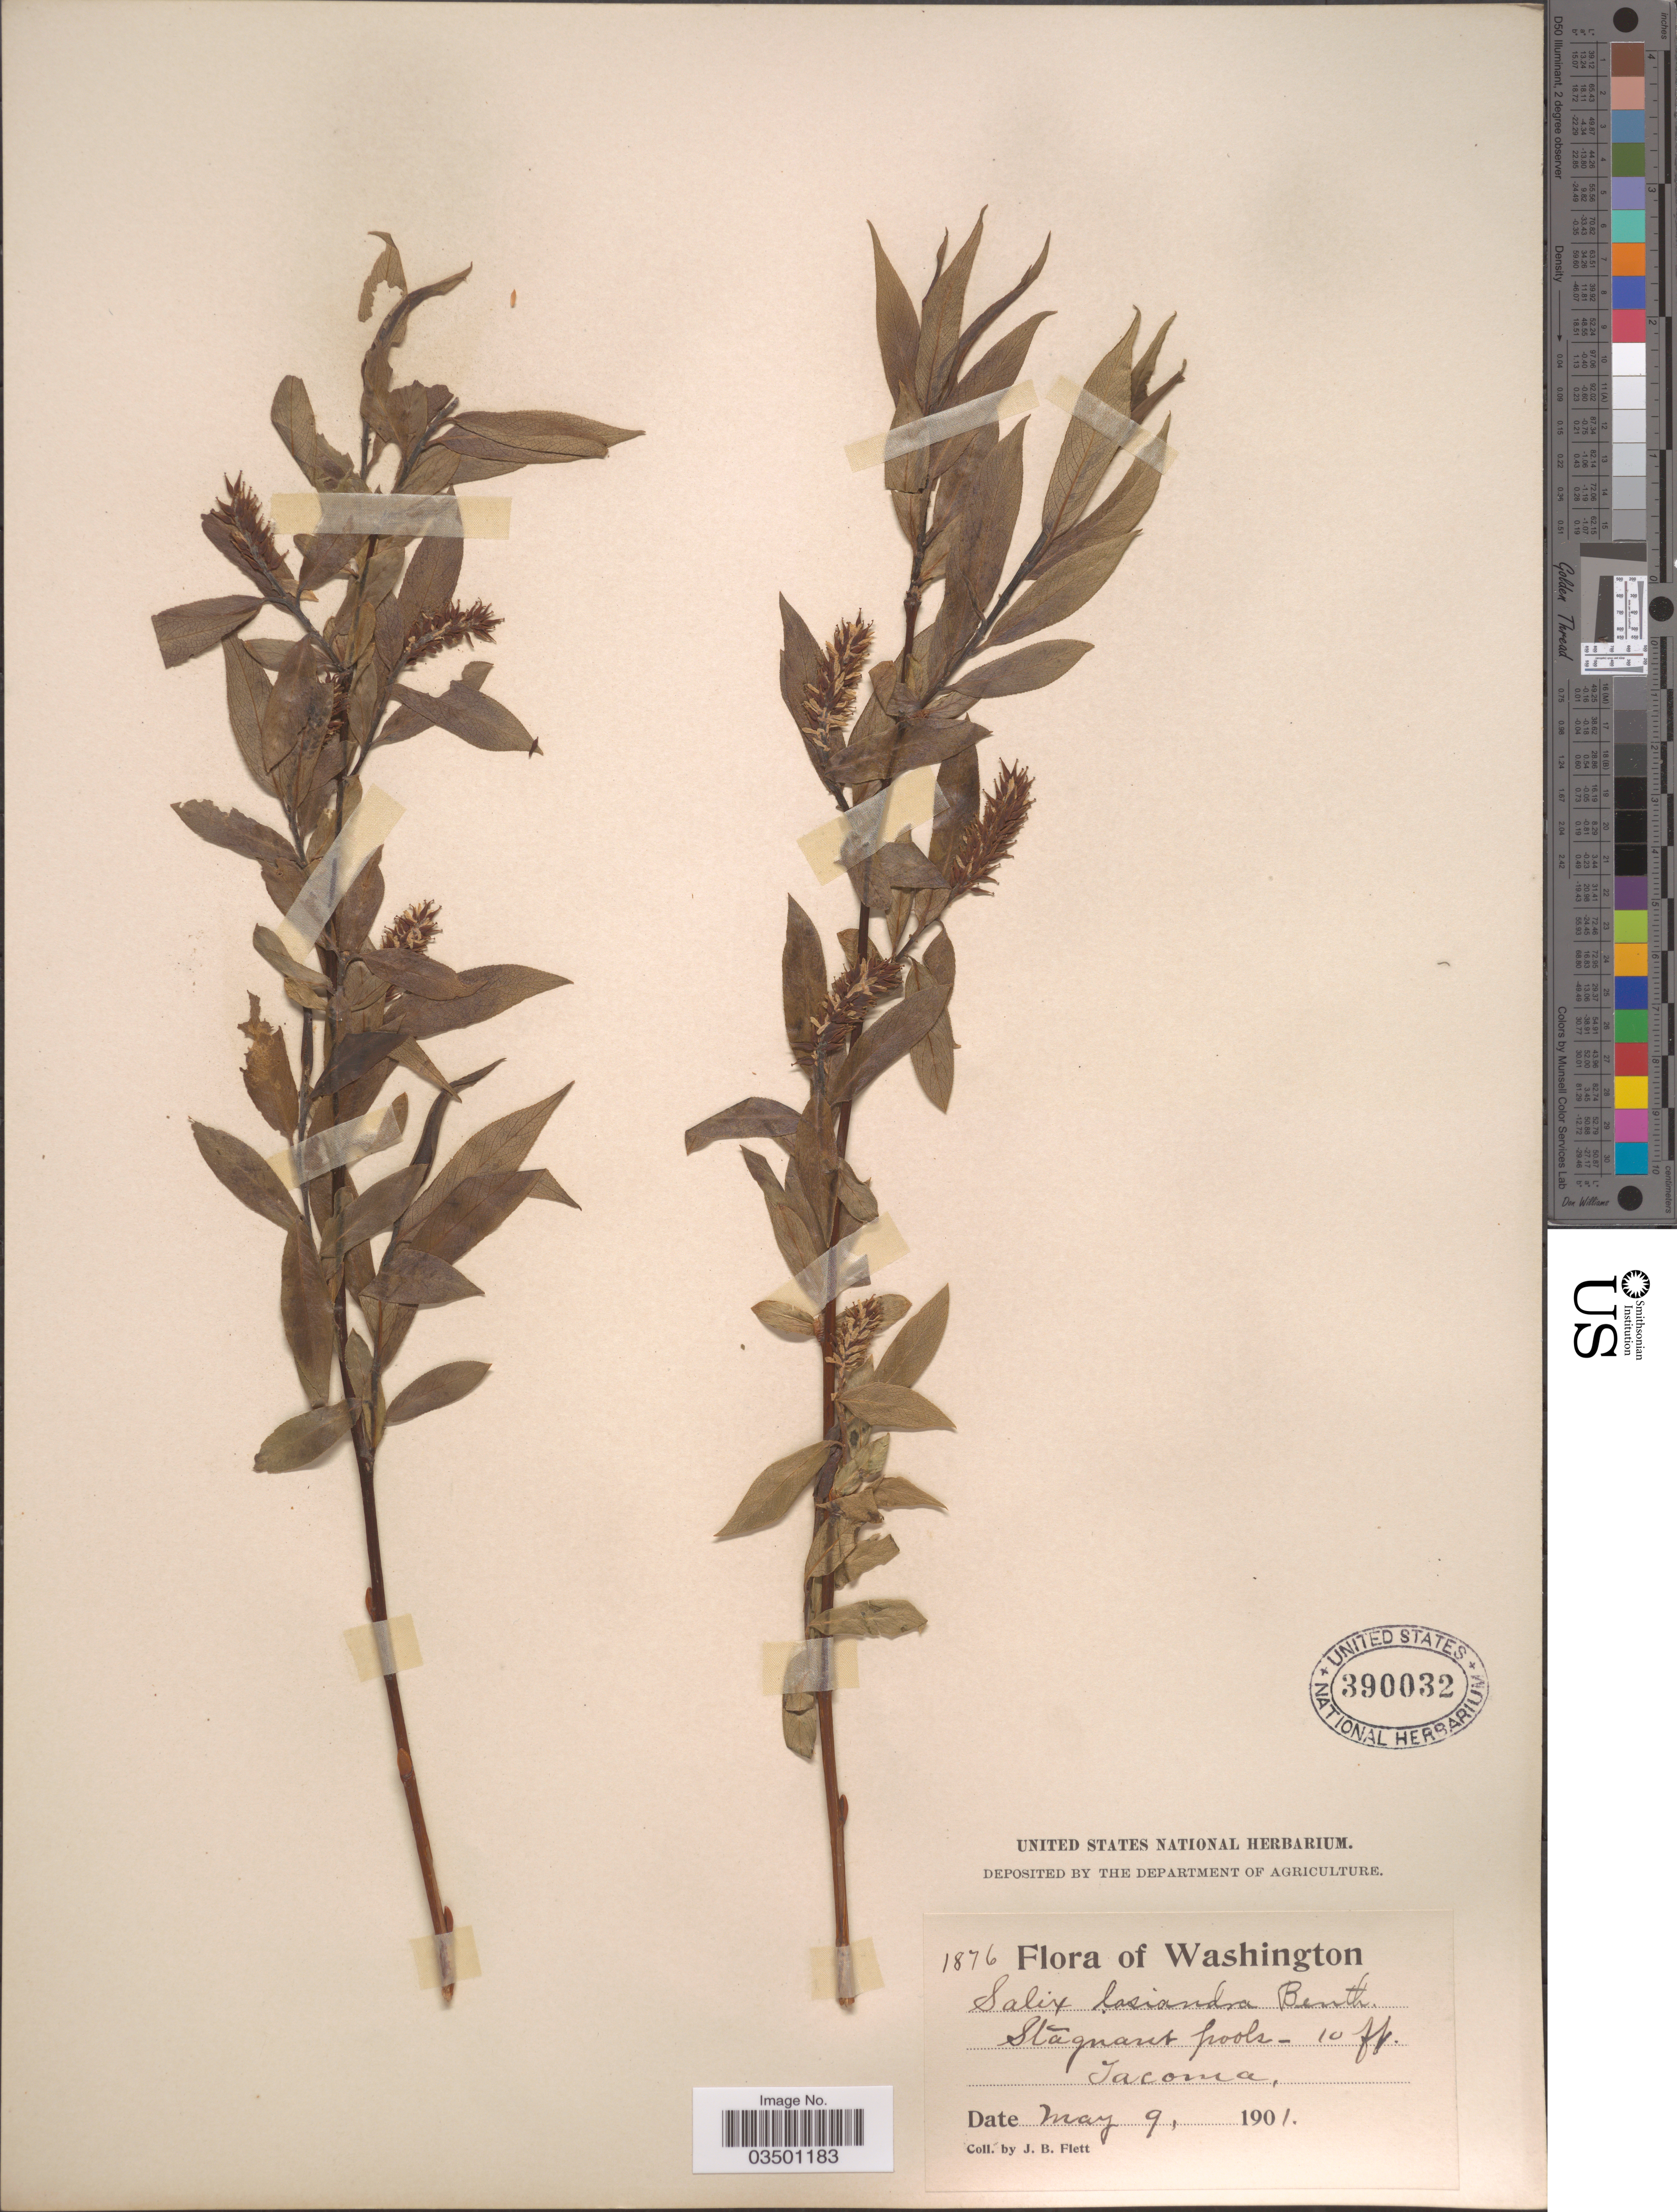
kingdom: Plantae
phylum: Tracheophyta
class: Magnoliopsida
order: Malpighiales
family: Salicaceae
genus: Salix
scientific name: Salix lasiandra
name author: Benth.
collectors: J. Flett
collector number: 1876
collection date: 1901-05-09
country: United States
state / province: Washington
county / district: Pierce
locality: Tacoma.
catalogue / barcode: US 390032